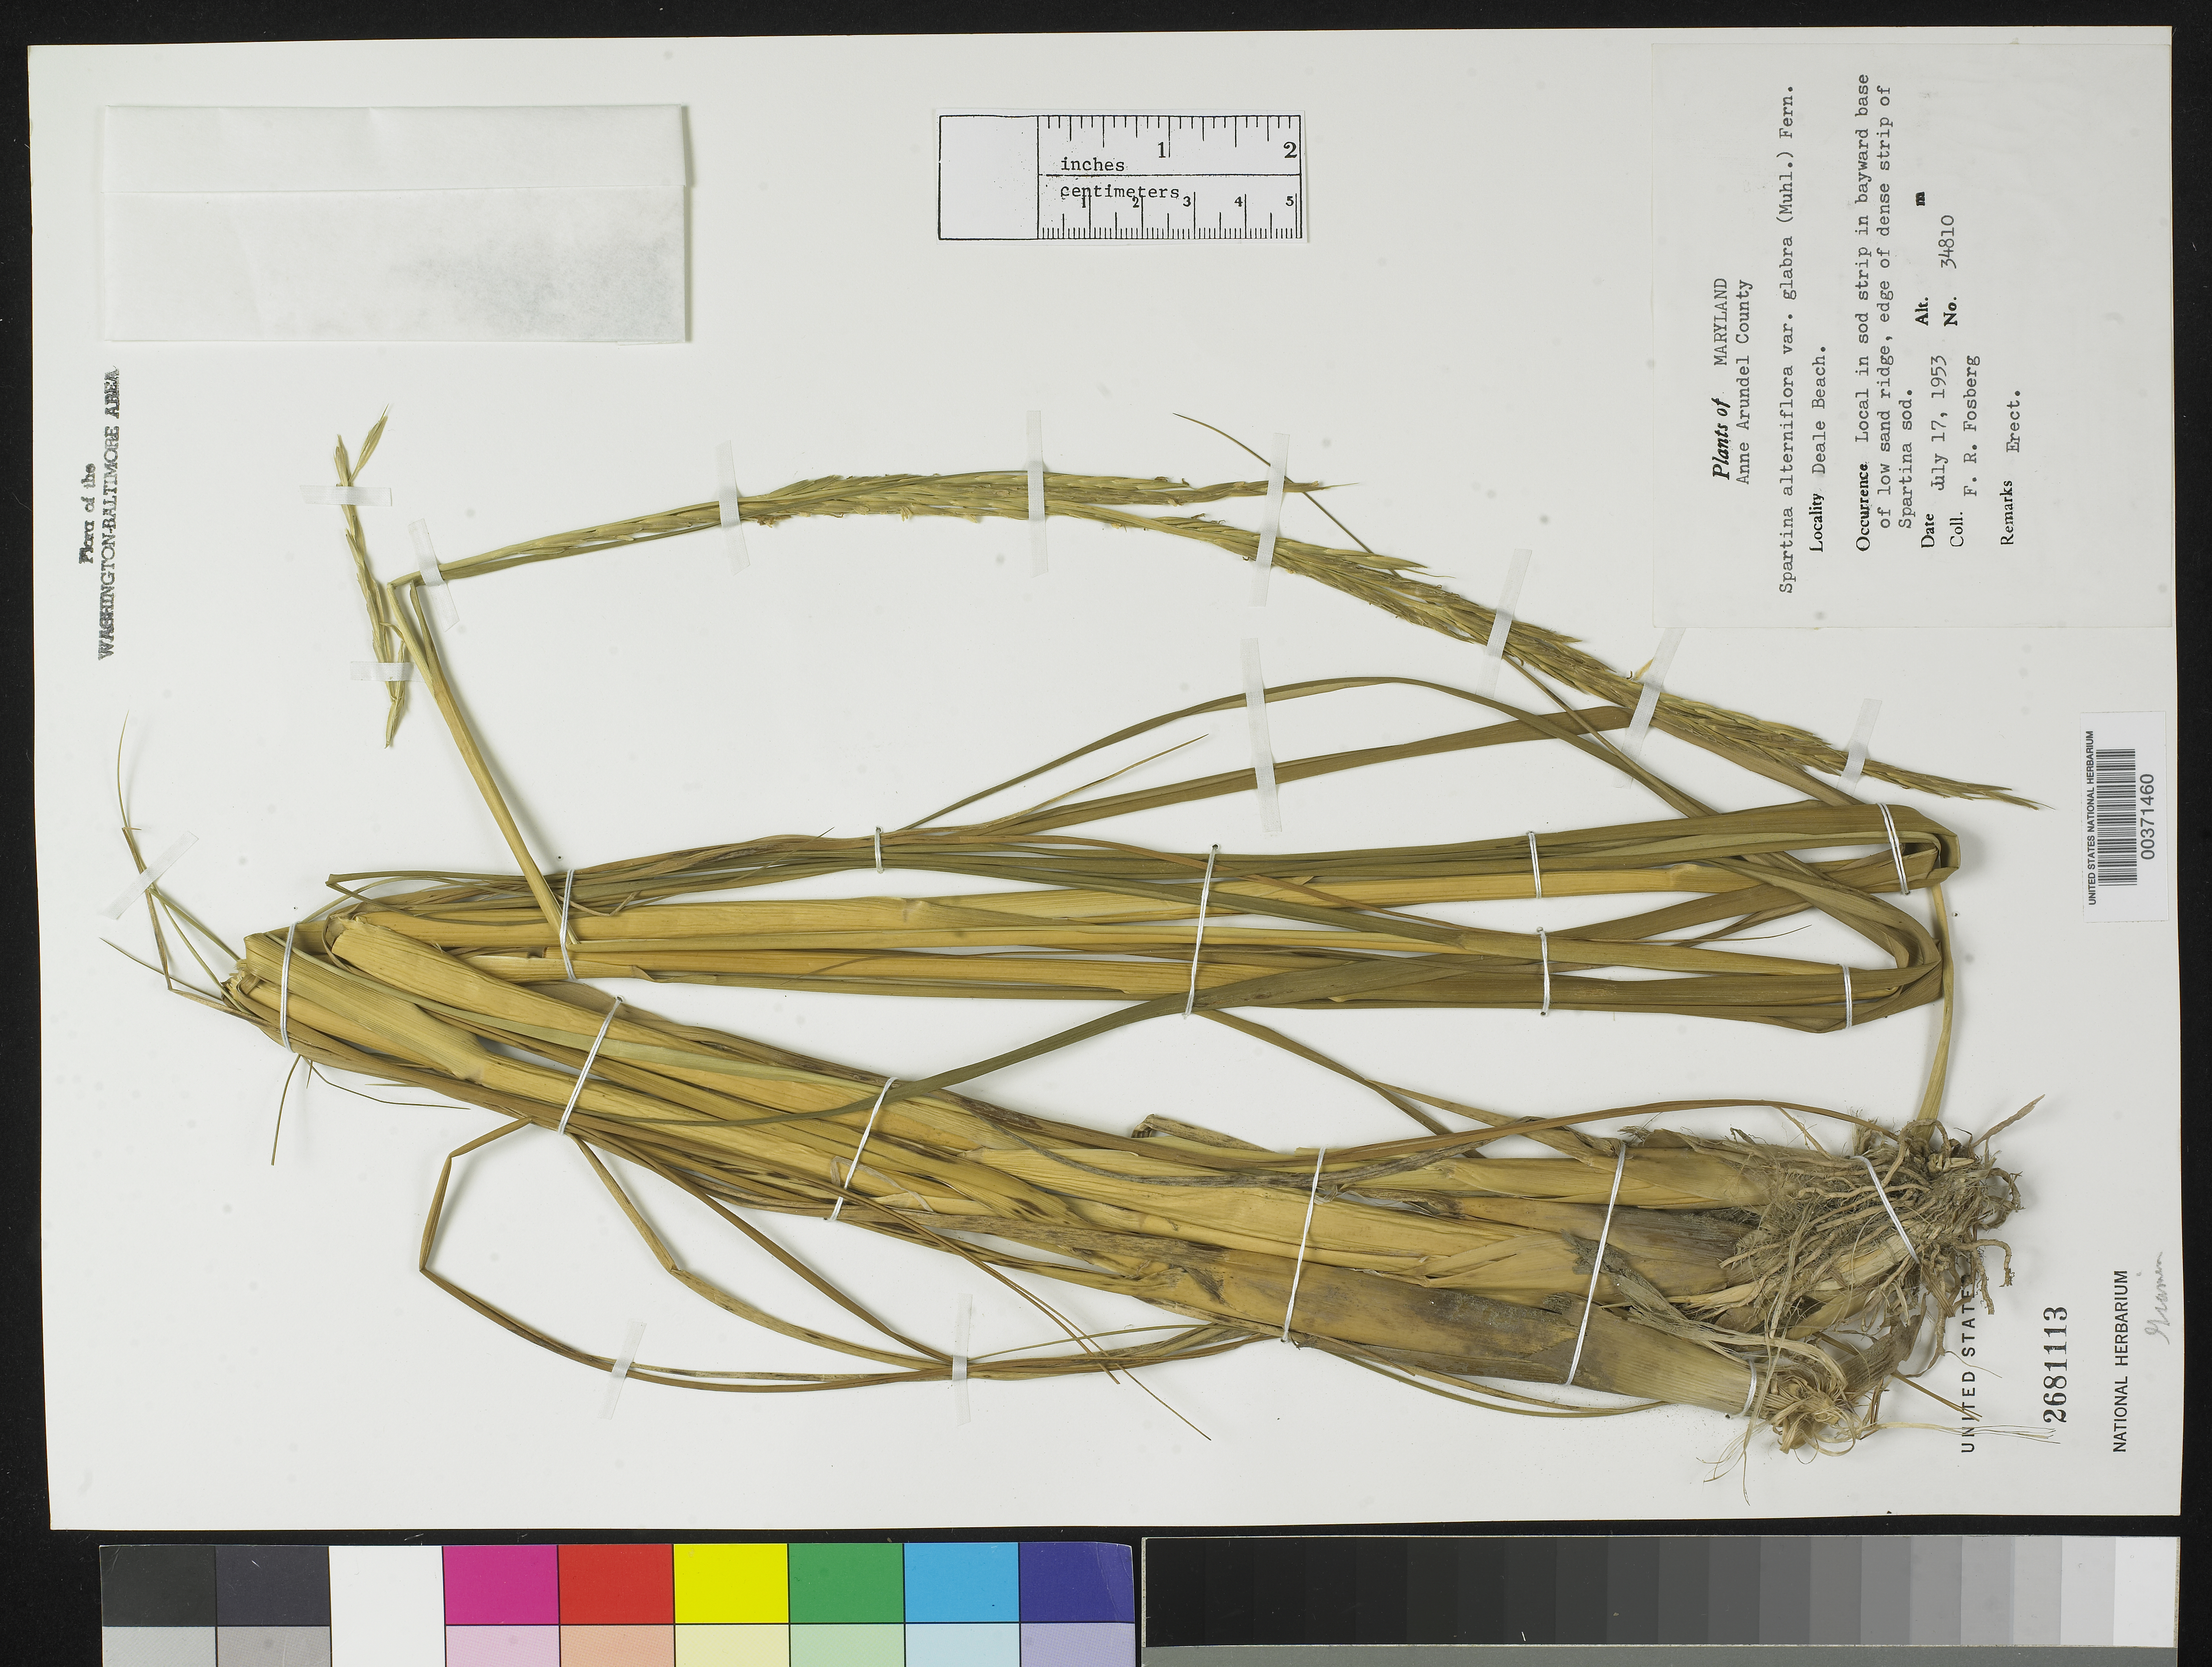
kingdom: Plantae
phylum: Tracheophyta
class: Liliopsida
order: Poales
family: Poaceae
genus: Spartina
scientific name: Spartina alterniflora var. glabra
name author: (Muhl.) Fernald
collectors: F. R. Fosberg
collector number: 34810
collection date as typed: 17 Jul 1953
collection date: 1953-07-17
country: United States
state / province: Maryland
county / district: Anne Arundel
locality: Deale Beach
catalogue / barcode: US 2681113